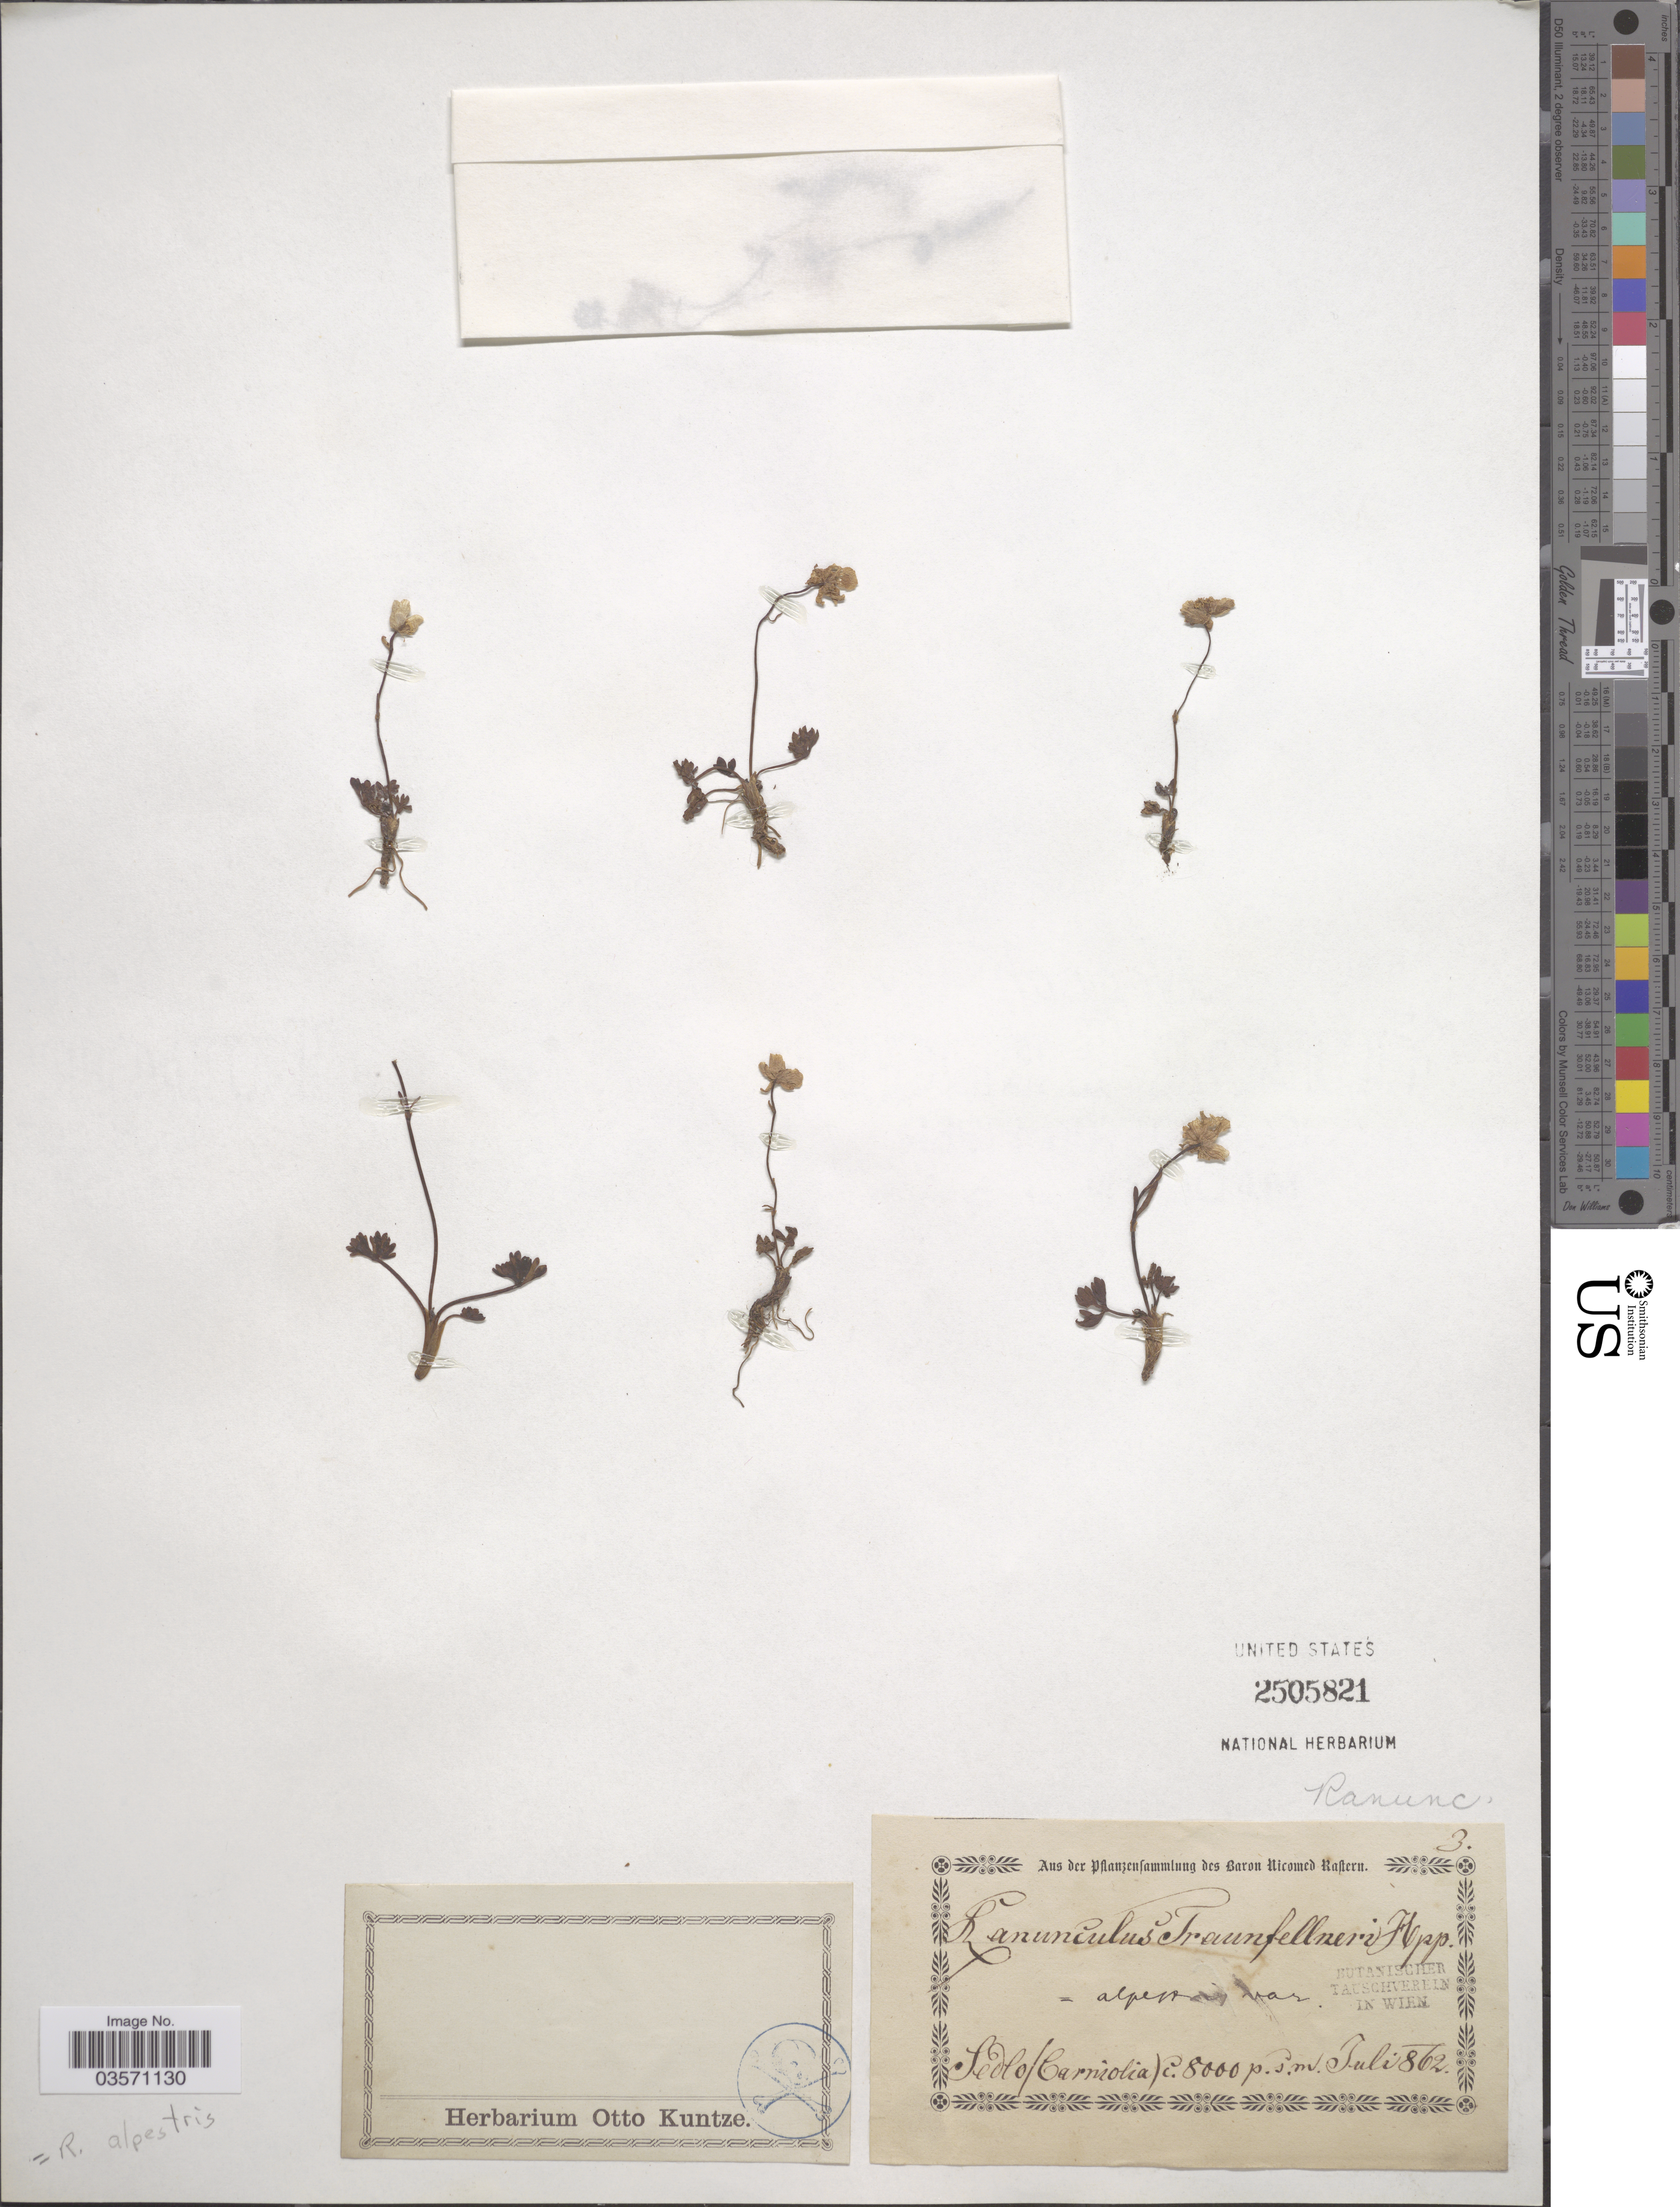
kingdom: Plantae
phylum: Tracheophyta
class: Magnoliopsida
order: Ranunculales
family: Ranunculaceae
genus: Ranunculus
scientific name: Ranunculus alpestris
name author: L.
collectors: B. Raftern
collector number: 03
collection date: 1862-07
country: Slovenia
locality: Sedlo (Carniola).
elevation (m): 8000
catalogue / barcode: US 2505821